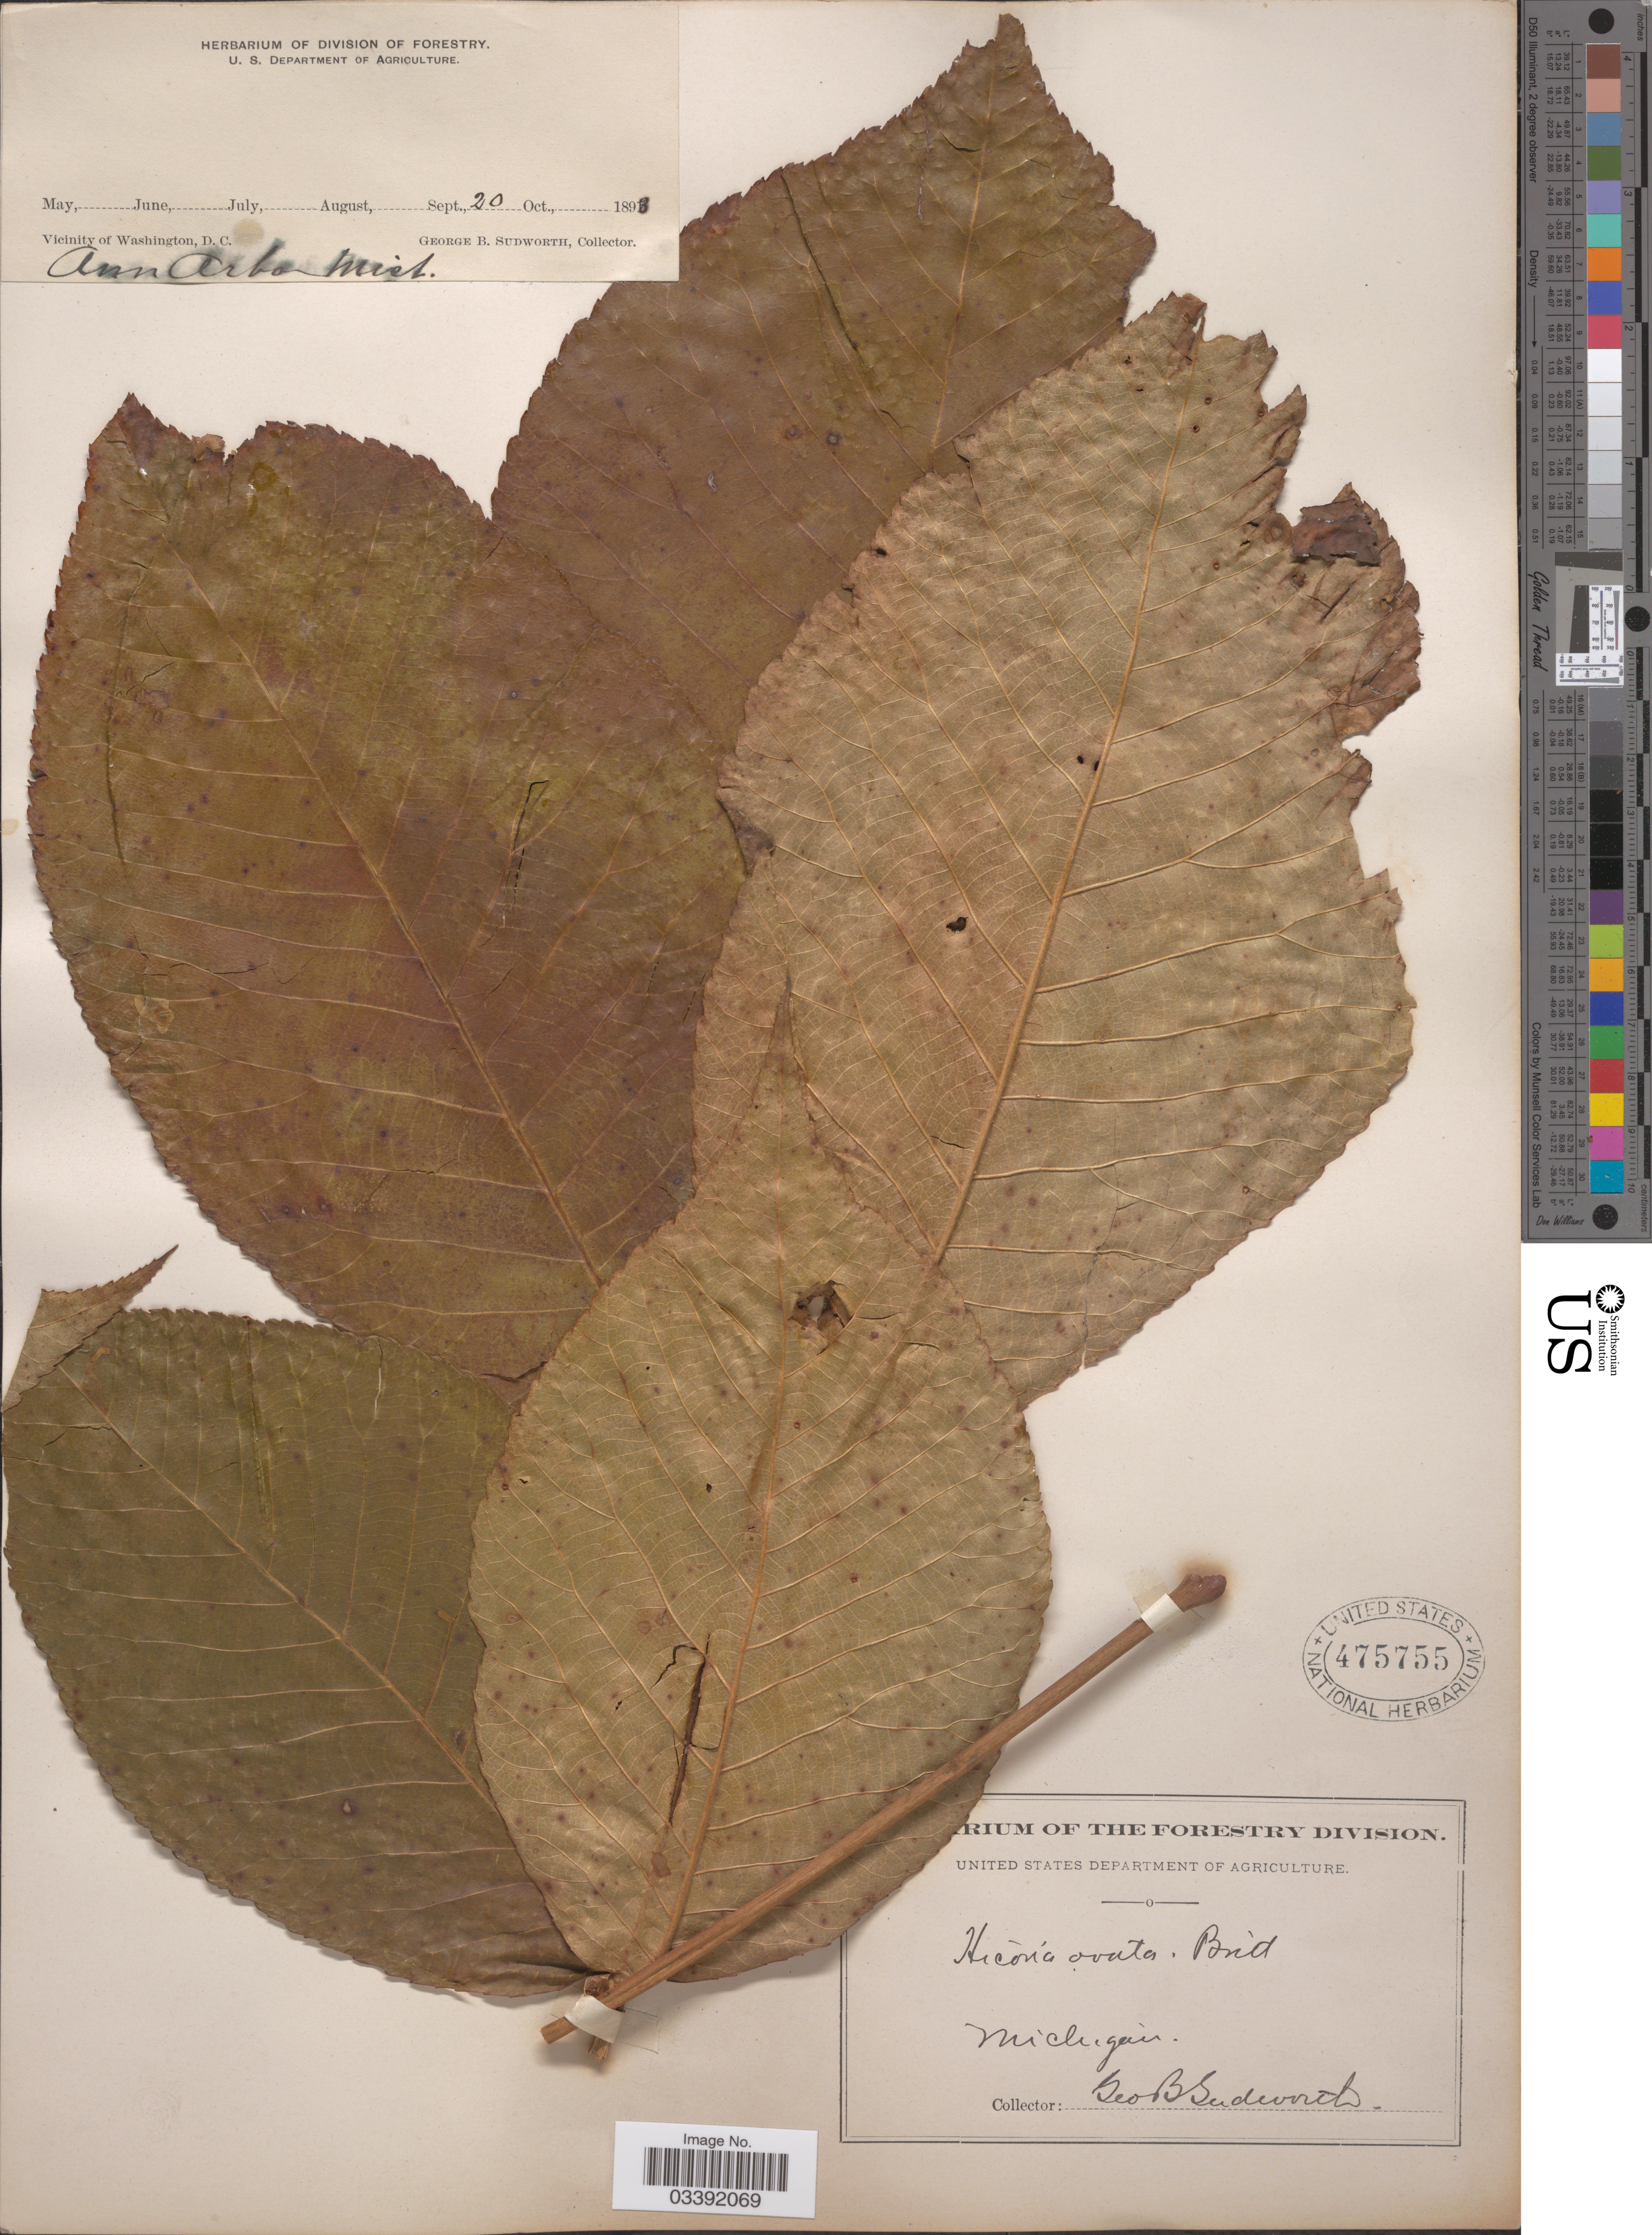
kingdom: Plantae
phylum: Tracheophyta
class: Magnoliopsida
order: Fagales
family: Juglandaceae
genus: Carya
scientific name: Carya ovata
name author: (Mill.) K. Koch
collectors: G. B. Sudworth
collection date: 1898-09-20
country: United States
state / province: Michigan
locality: Ann Arbor.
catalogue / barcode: US 475755